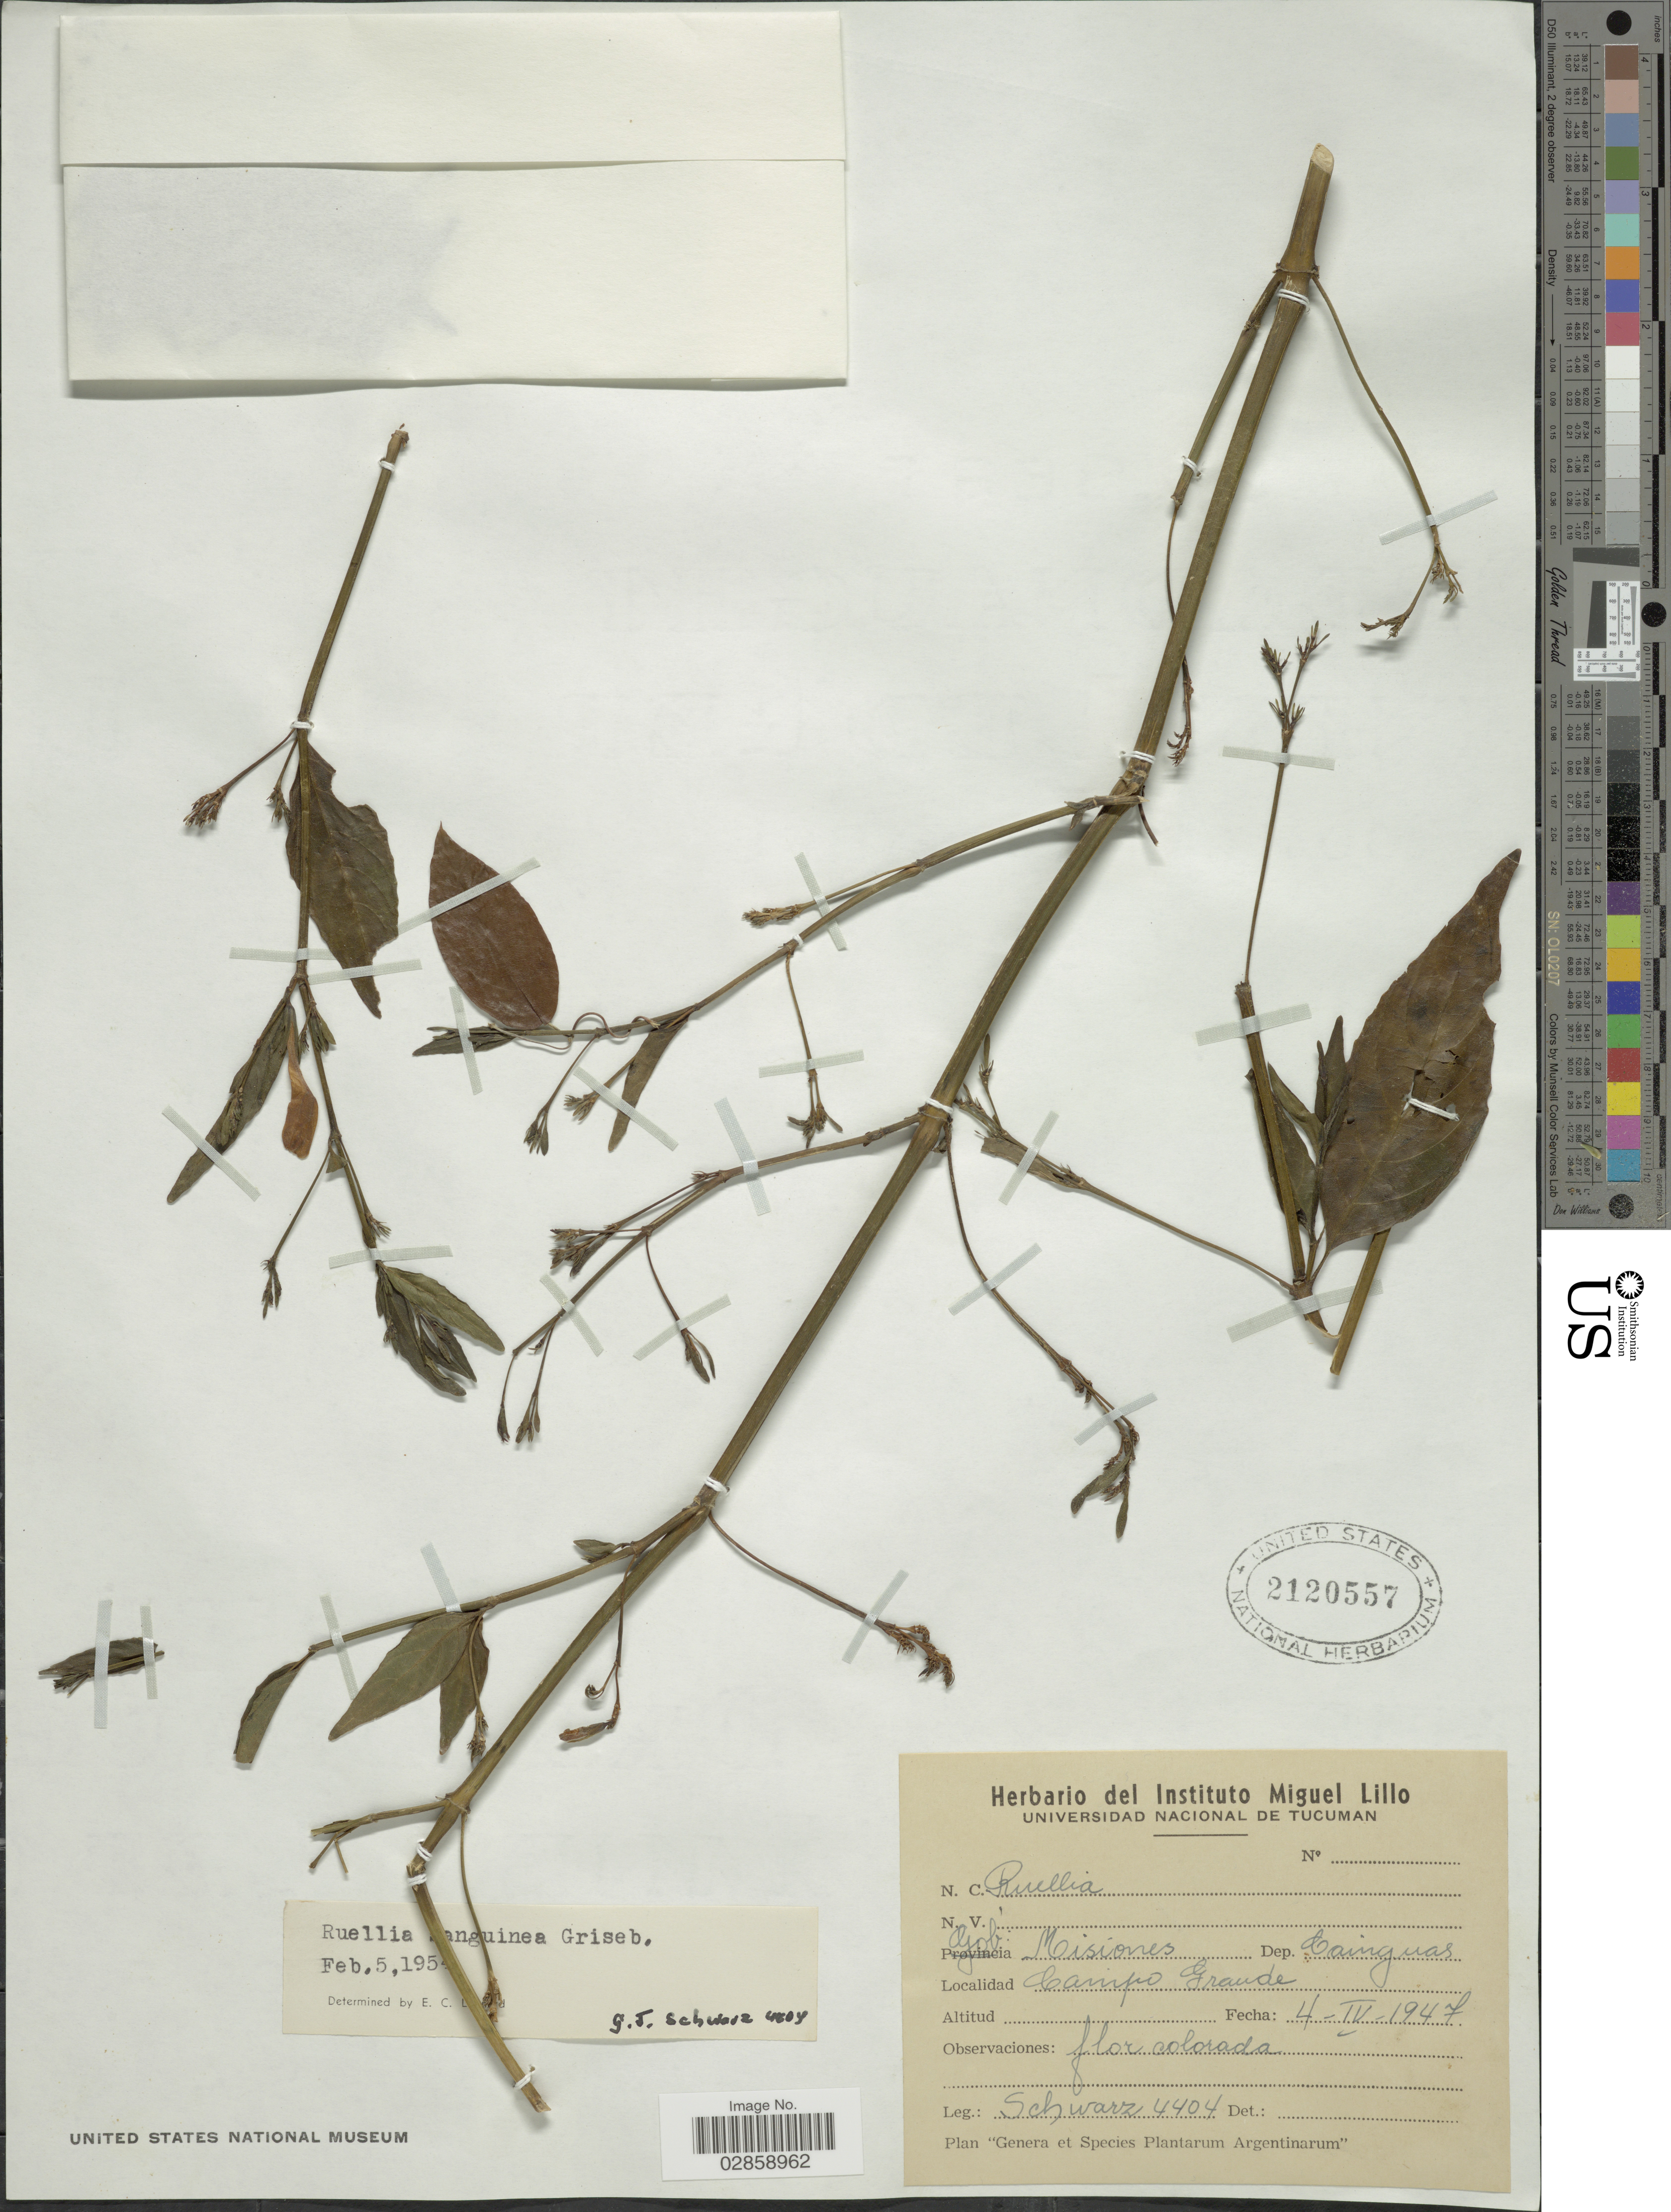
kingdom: Plantae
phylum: Tracheophyta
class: Magnoliopsida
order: Lamiales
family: Acanthaceae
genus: Ruellia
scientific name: Ruellia angustiflora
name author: (Nees) Lindau ex Rambo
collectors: -. Schwarz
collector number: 4404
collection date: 1947-04-04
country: Argentina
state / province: Misiones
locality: Gob. Misiones. Dep. Cainguas. Campo Grande.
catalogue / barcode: US 2120557